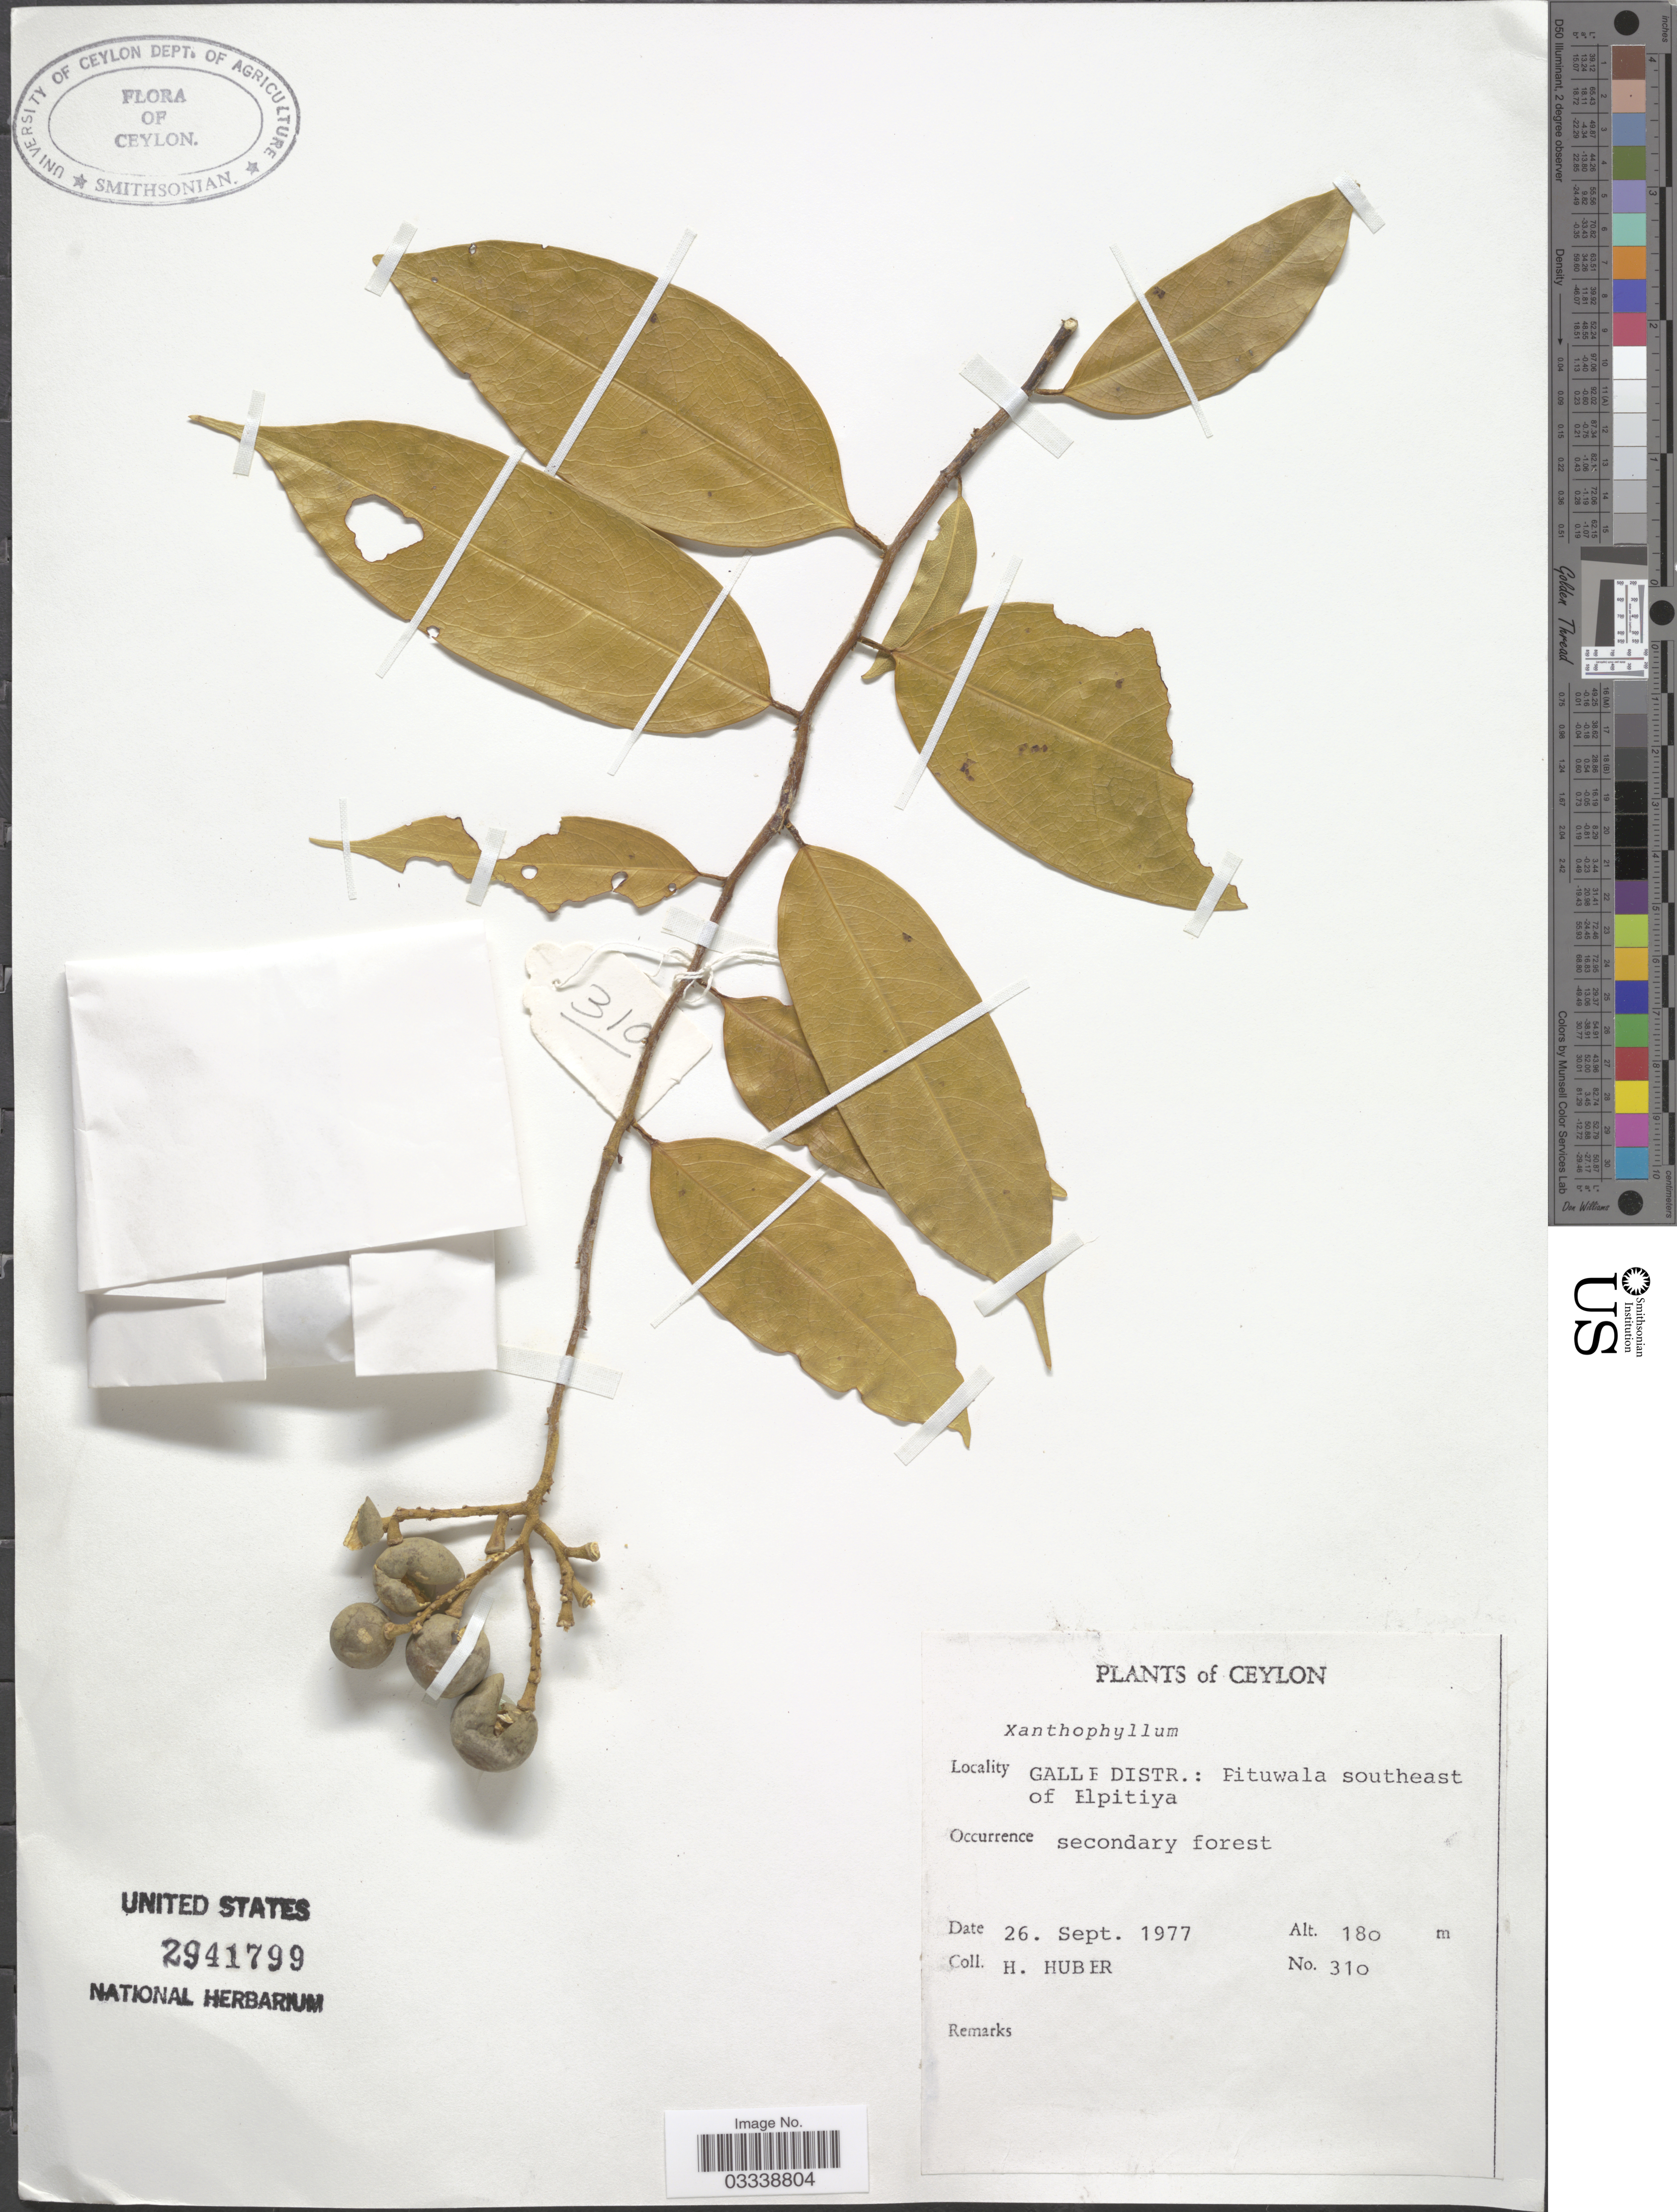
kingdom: Plantae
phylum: Tracheophyta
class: Magnoliopsida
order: Fabales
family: Polygalaceae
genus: Xanthophyllum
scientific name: Xanthophyllum sp.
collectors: H. Huber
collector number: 310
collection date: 1977-09-26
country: Sri Lanka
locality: Ceylon. Galle Distr.: Fituwala southeast of Elpitiya.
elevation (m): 180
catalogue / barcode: US 2941799